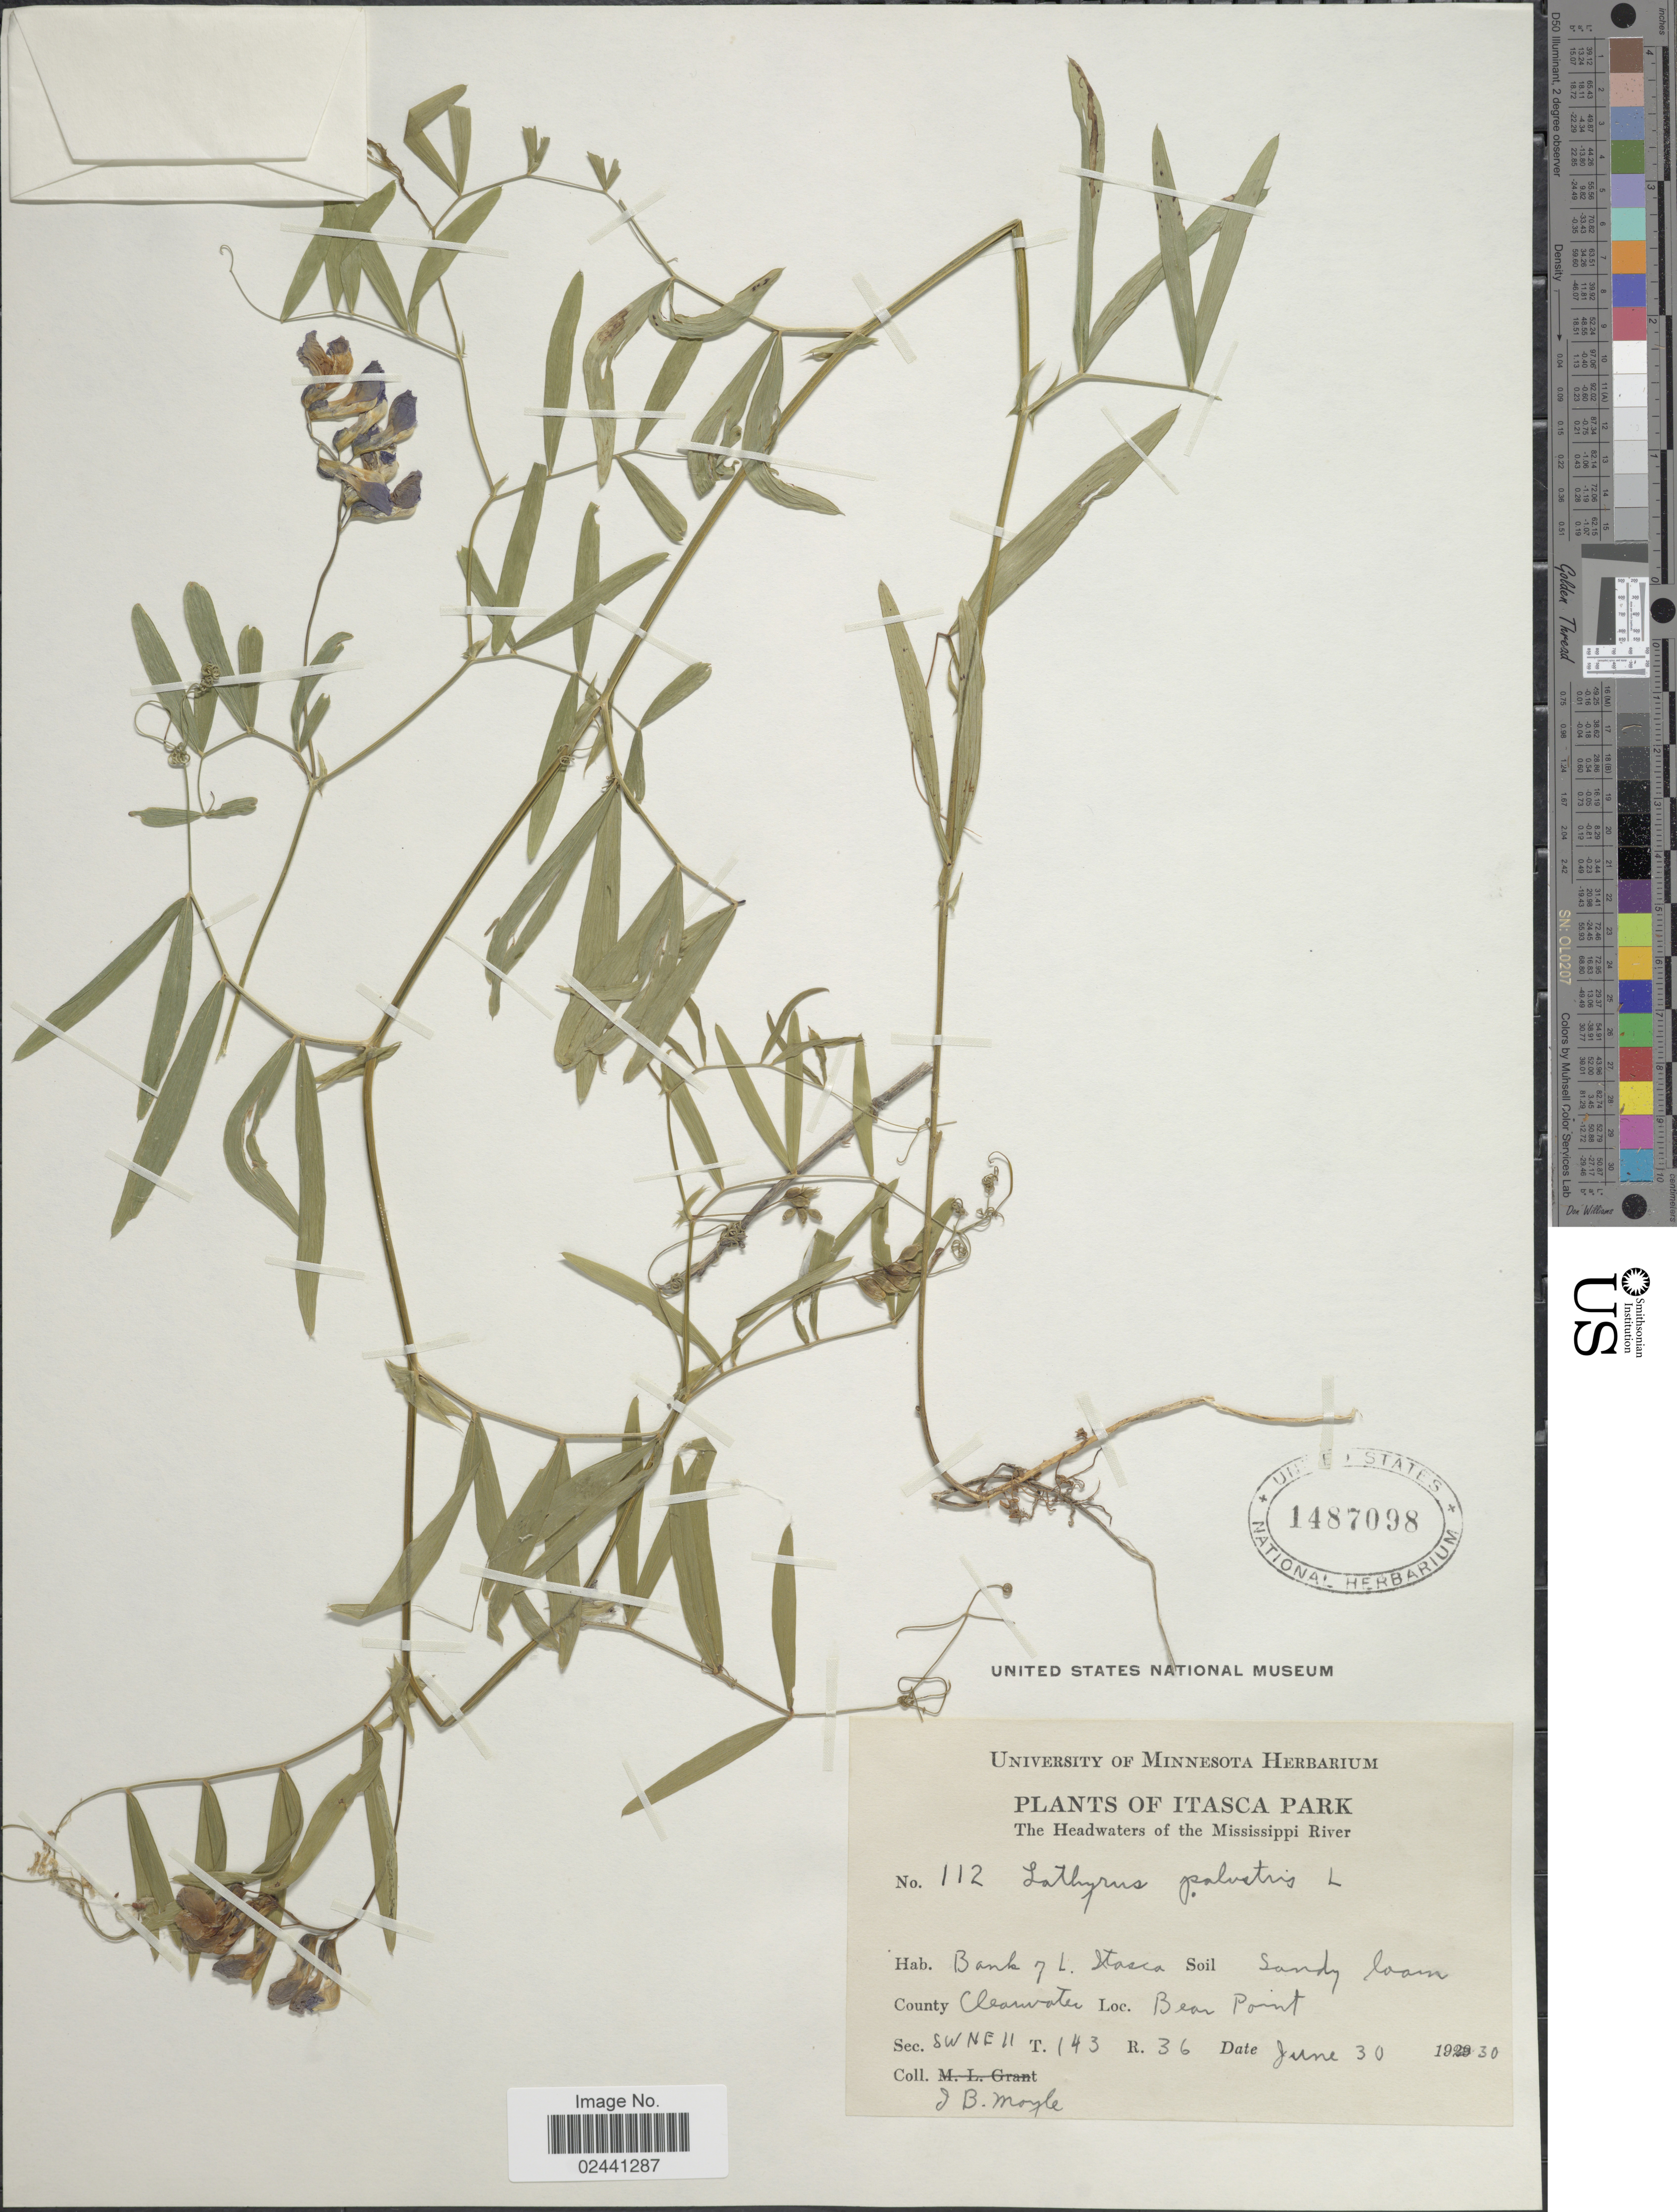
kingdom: Plantae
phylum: Tracheophyta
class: Magnoliopsida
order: Fabales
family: Fabaceae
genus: Lathyrus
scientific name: Lathyrus palustris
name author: L.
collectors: J. Moyle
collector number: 112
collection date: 1930-06-30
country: United States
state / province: Minnesota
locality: Itasca Park, The Headwaters of the Mississippi River, bank 7 l. Itasca, County Clearwater, Bear Point, SW NE 11 T143 R36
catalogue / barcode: US 1487098